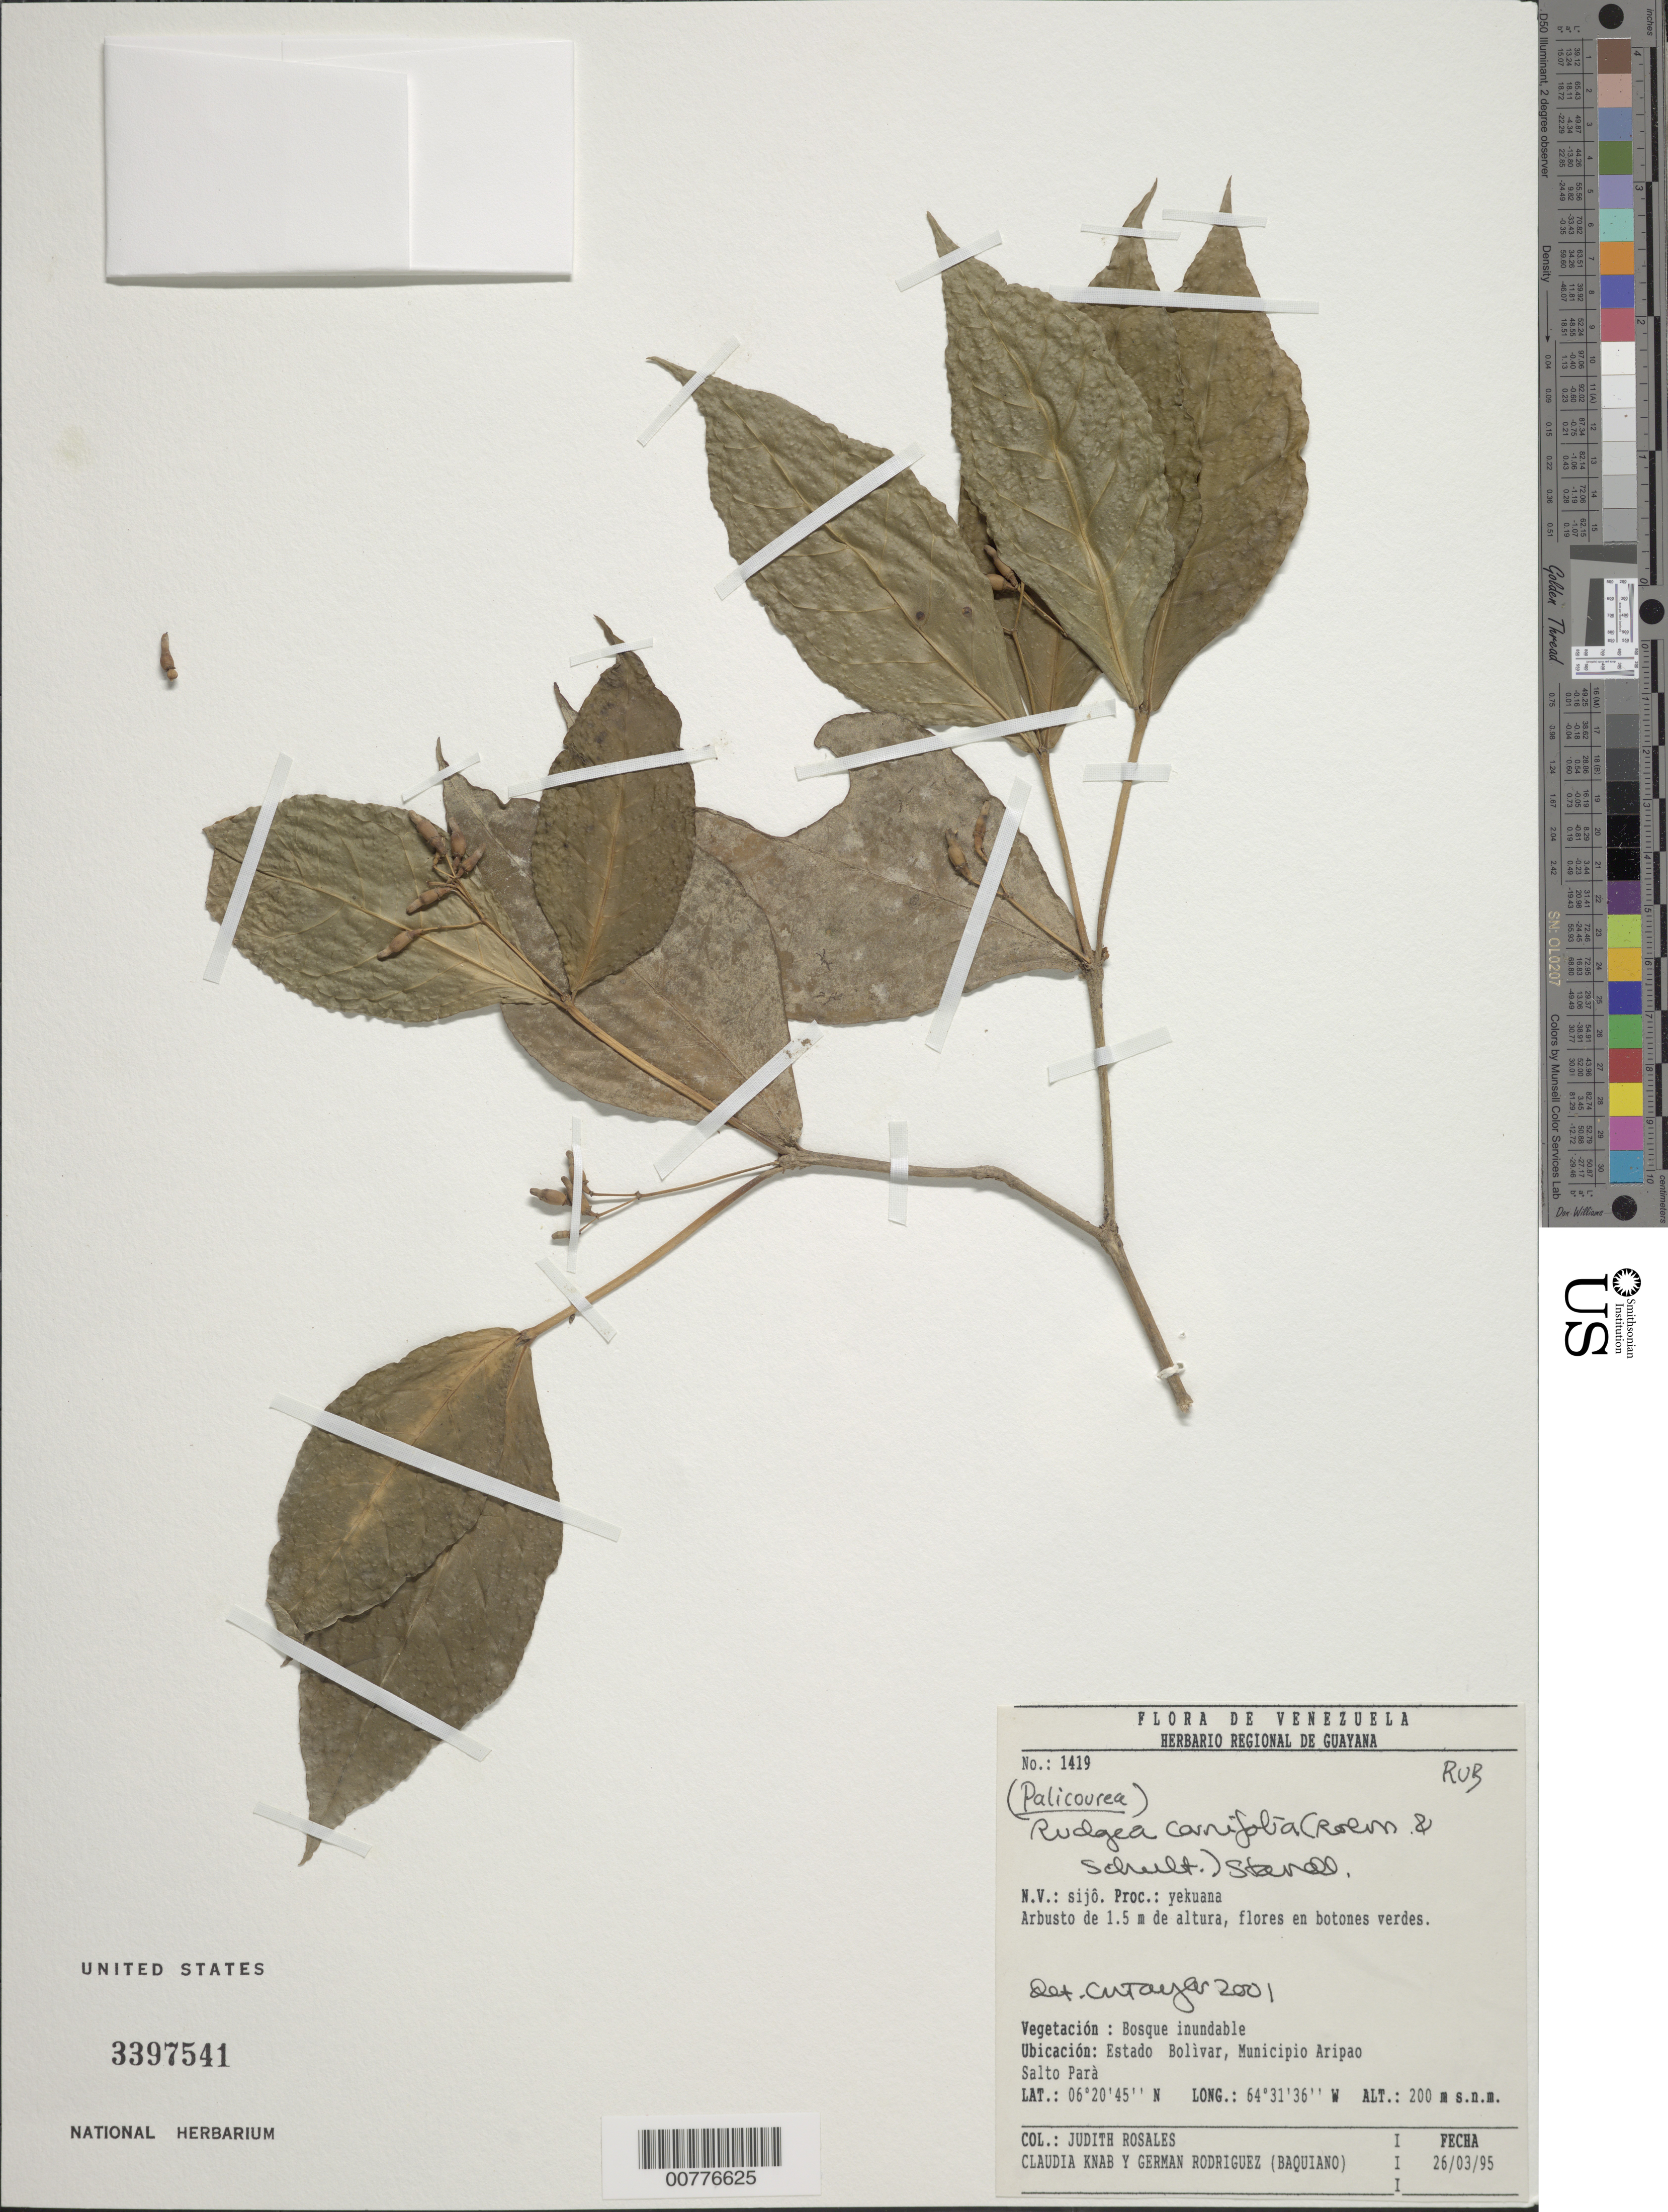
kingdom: Plantae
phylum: Tracheophyta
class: Magnoliopsida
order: Gentianales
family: Rubiaceae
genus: Rudgea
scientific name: Rudgea cornifolia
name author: (Kunth) Standl.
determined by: Taylor, Charlotte M.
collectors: J. Rosales, C. Knab-Vispo & G. Rodriguez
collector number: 1419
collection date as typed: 26-Mar-95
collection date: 1995-03-26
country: Venezuela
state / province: Bolívar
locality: Mun. Aripao, Salto Parà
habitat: Inundated forest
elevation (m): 200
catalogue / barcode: US 3397541